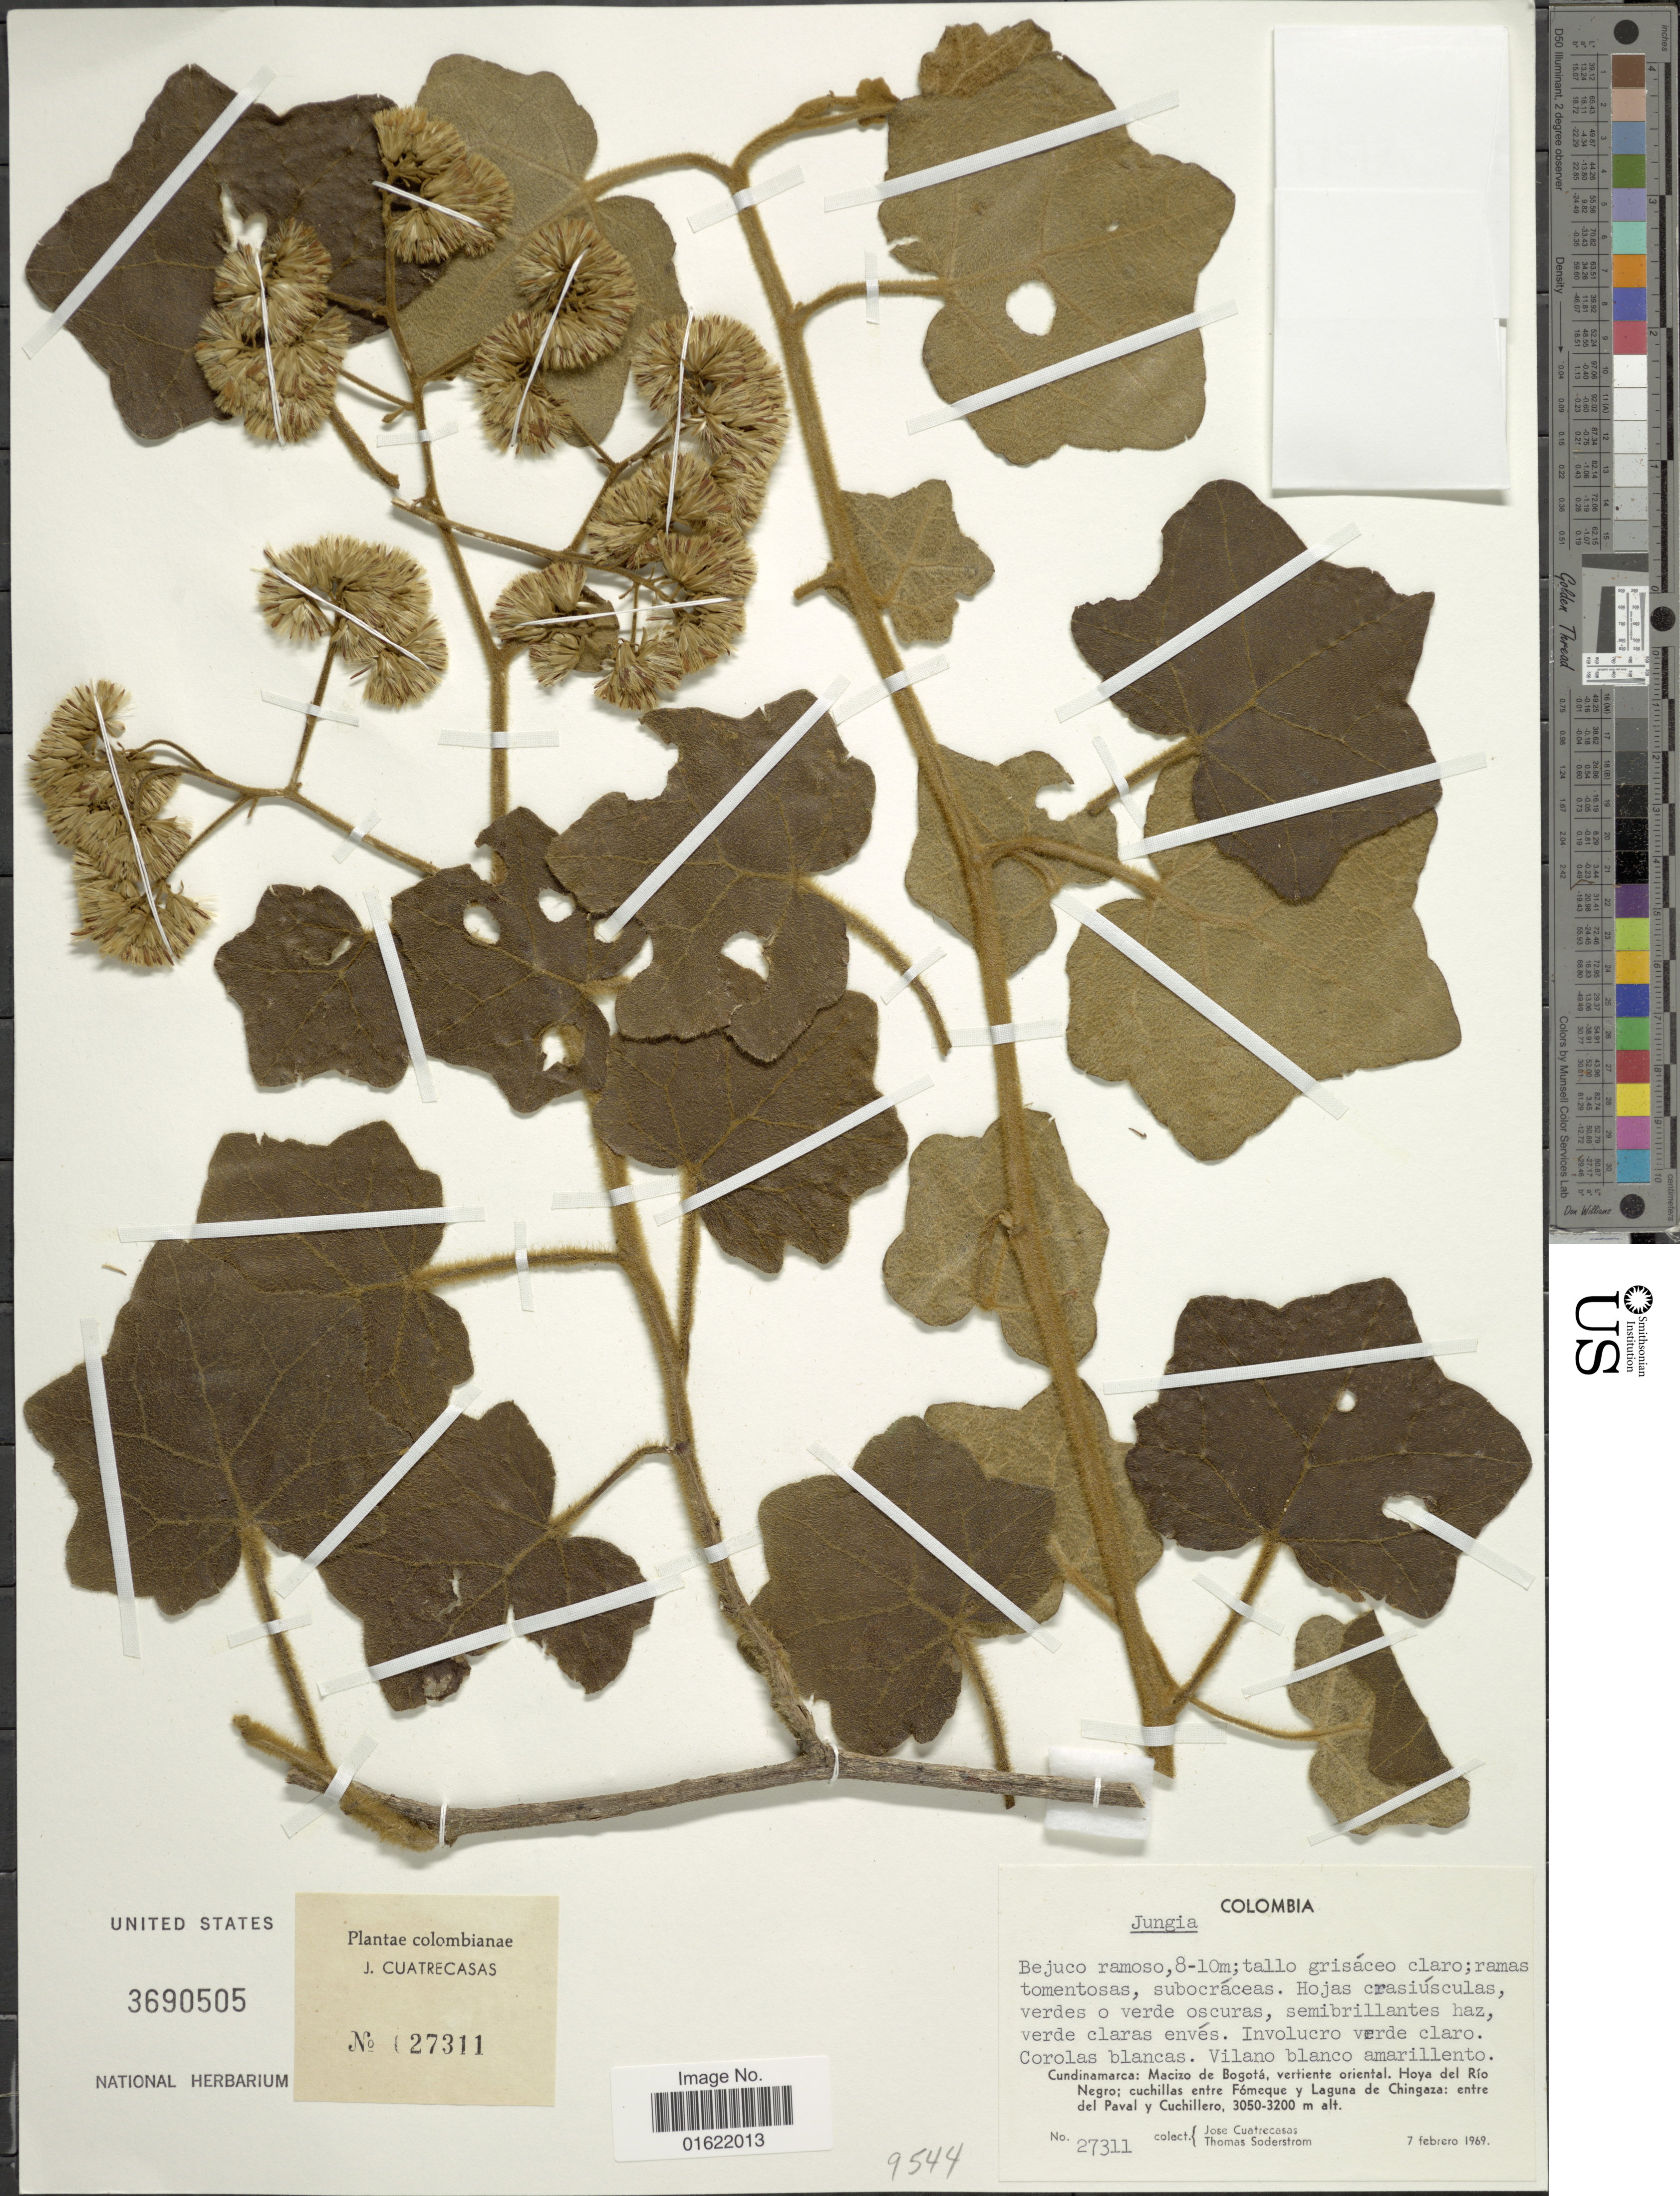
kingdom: Plantae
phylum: Tracheophyta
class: Magnoliopsida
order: Asterales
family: Asteraceae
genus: Jungia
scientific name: Jungia sp.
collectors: J. Cuatrecasas & T. R. Soderstrom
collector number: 27311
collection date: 1969-02-07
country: Colombia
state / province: Cundinamarca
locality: Macizo de Bogotya, vertiente oriental, Hya del Rio Negro; cuchillas entre Fomeque y Laguna de Chingaza: entre del Paval y Cuchillero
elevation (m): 3050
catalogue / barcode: US 3690505